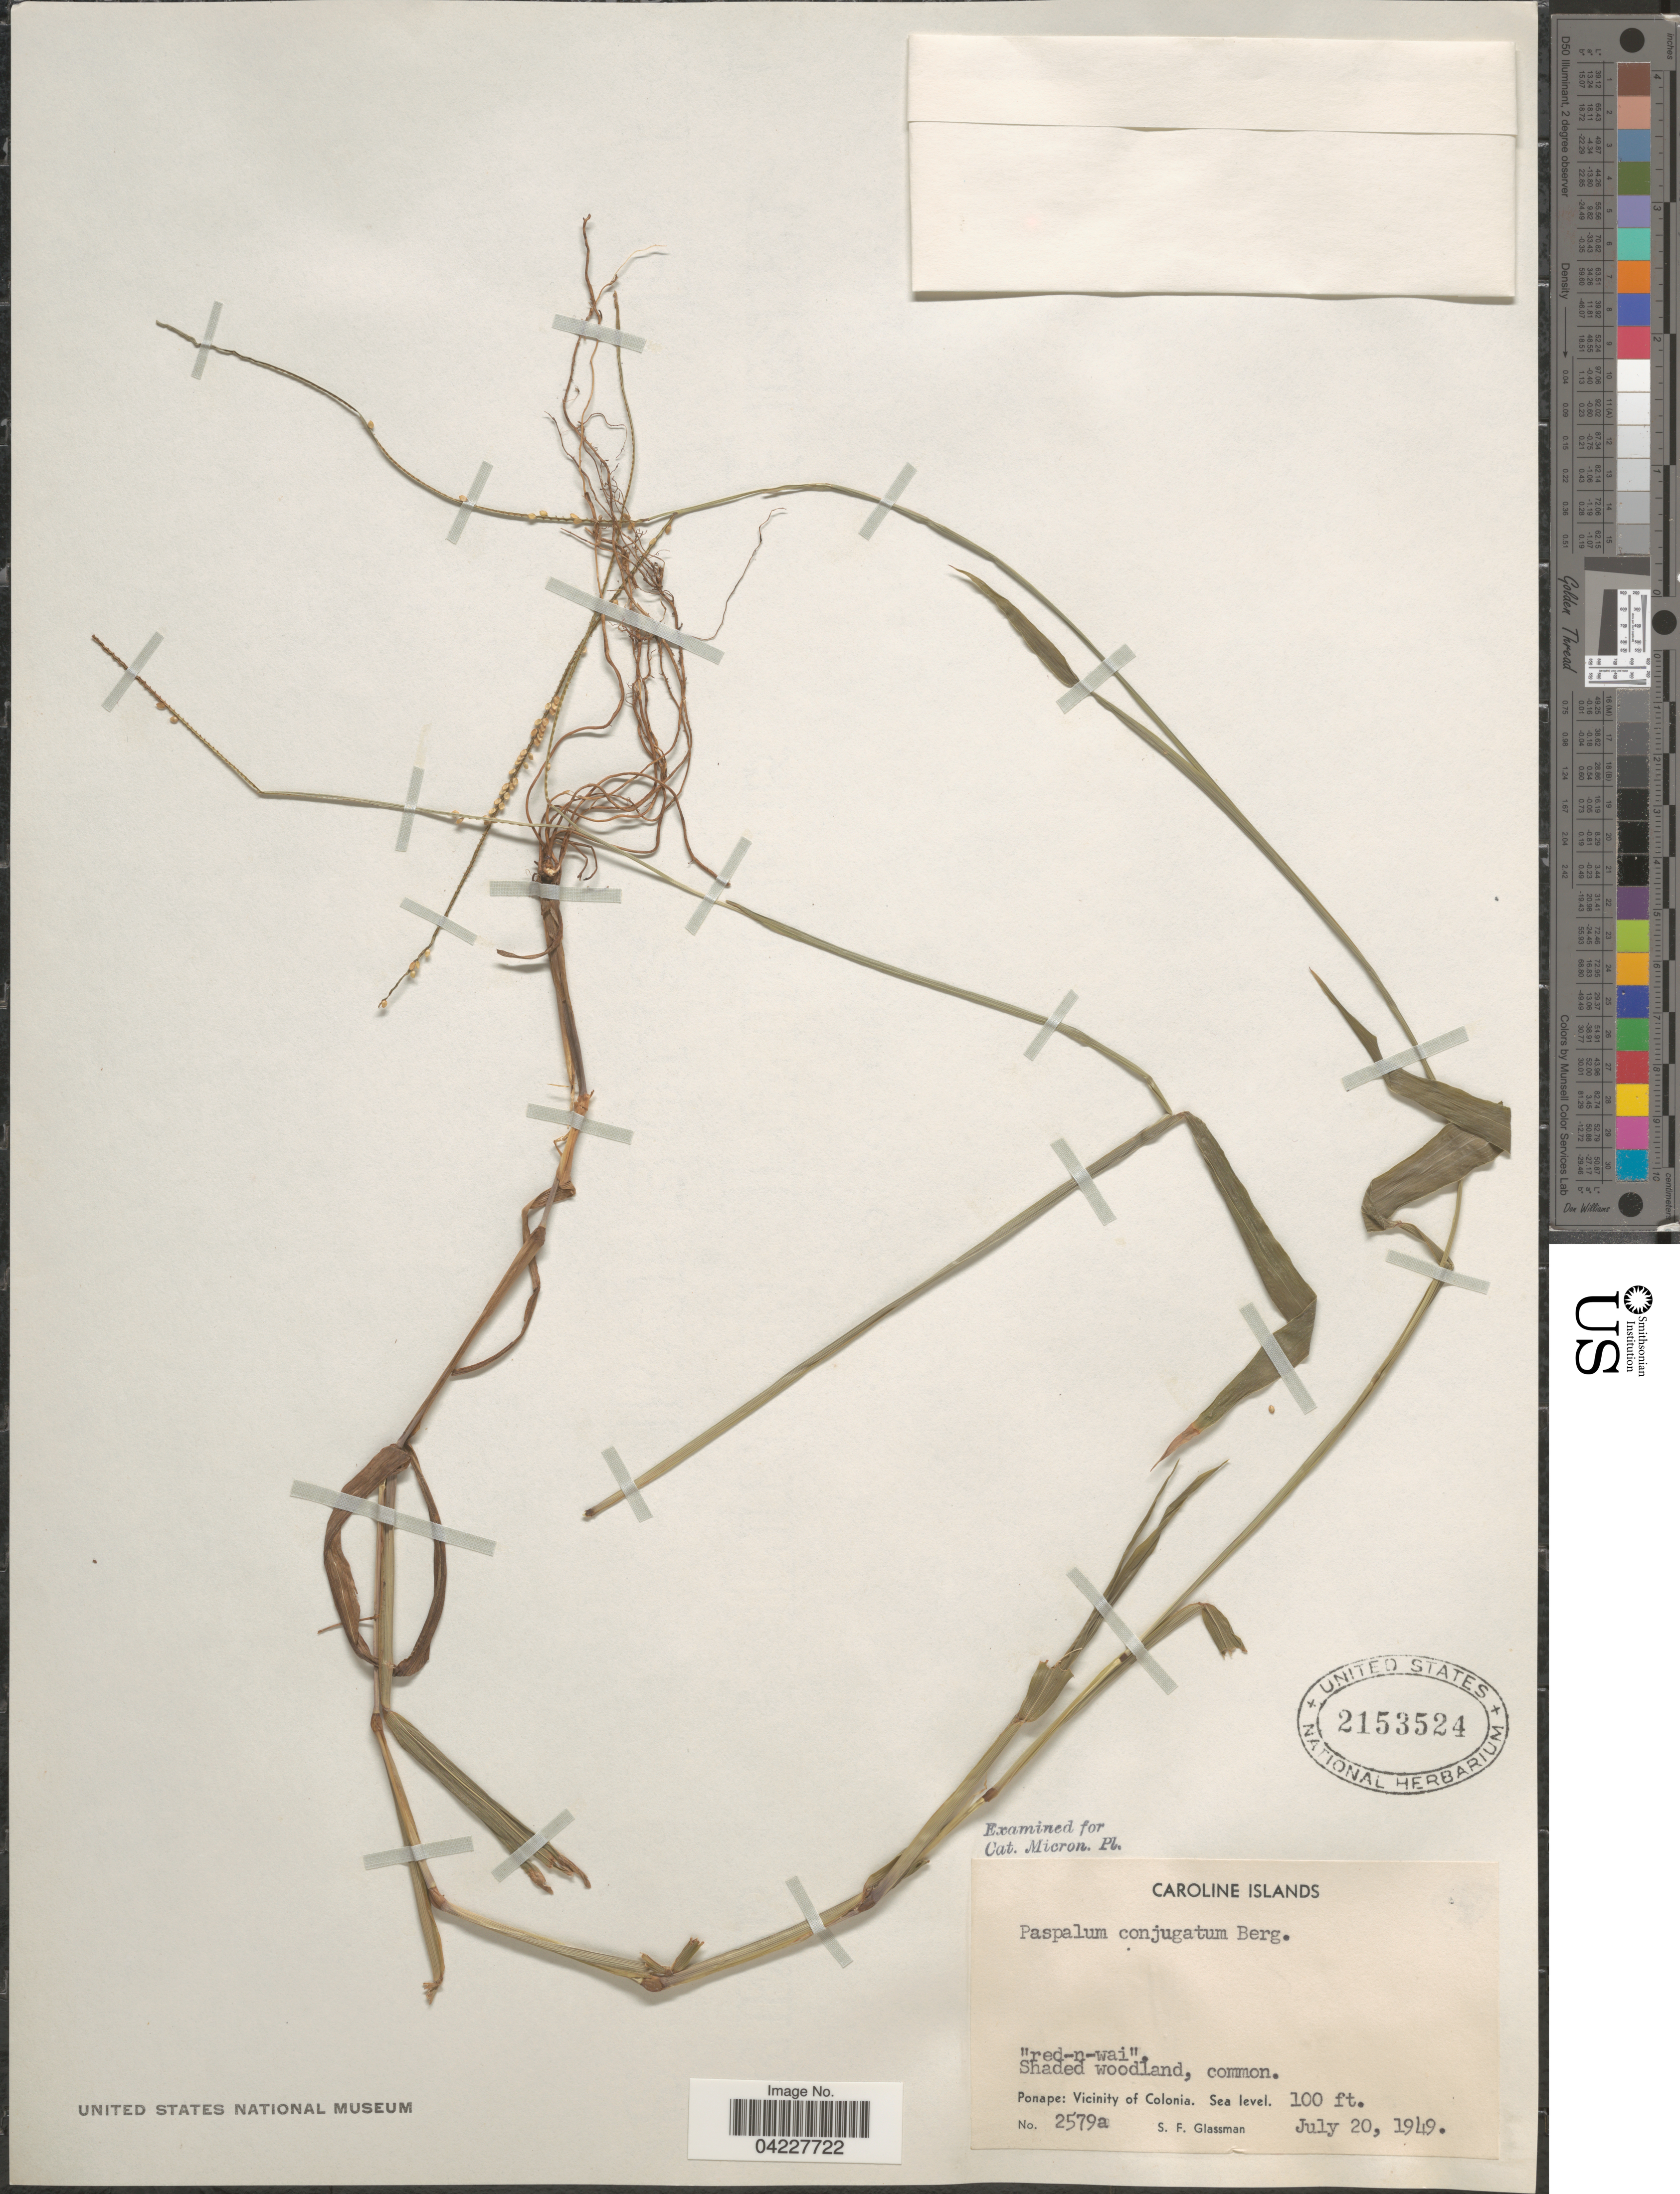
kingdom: Plantae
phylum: Tracheophyta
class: Liliopsida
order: Poales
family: Poaceae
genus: Paspalum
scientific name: Paspalum conjugatum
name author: P.J. Bergius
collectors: S. F. Glassman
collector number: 2579a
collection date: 1949-07-20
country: Micronesia, Federated States of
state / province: Pohnpei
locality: Caroline Islands. Ponape: Vicinity of Colonia.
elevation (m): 30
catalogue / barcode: US 2153524